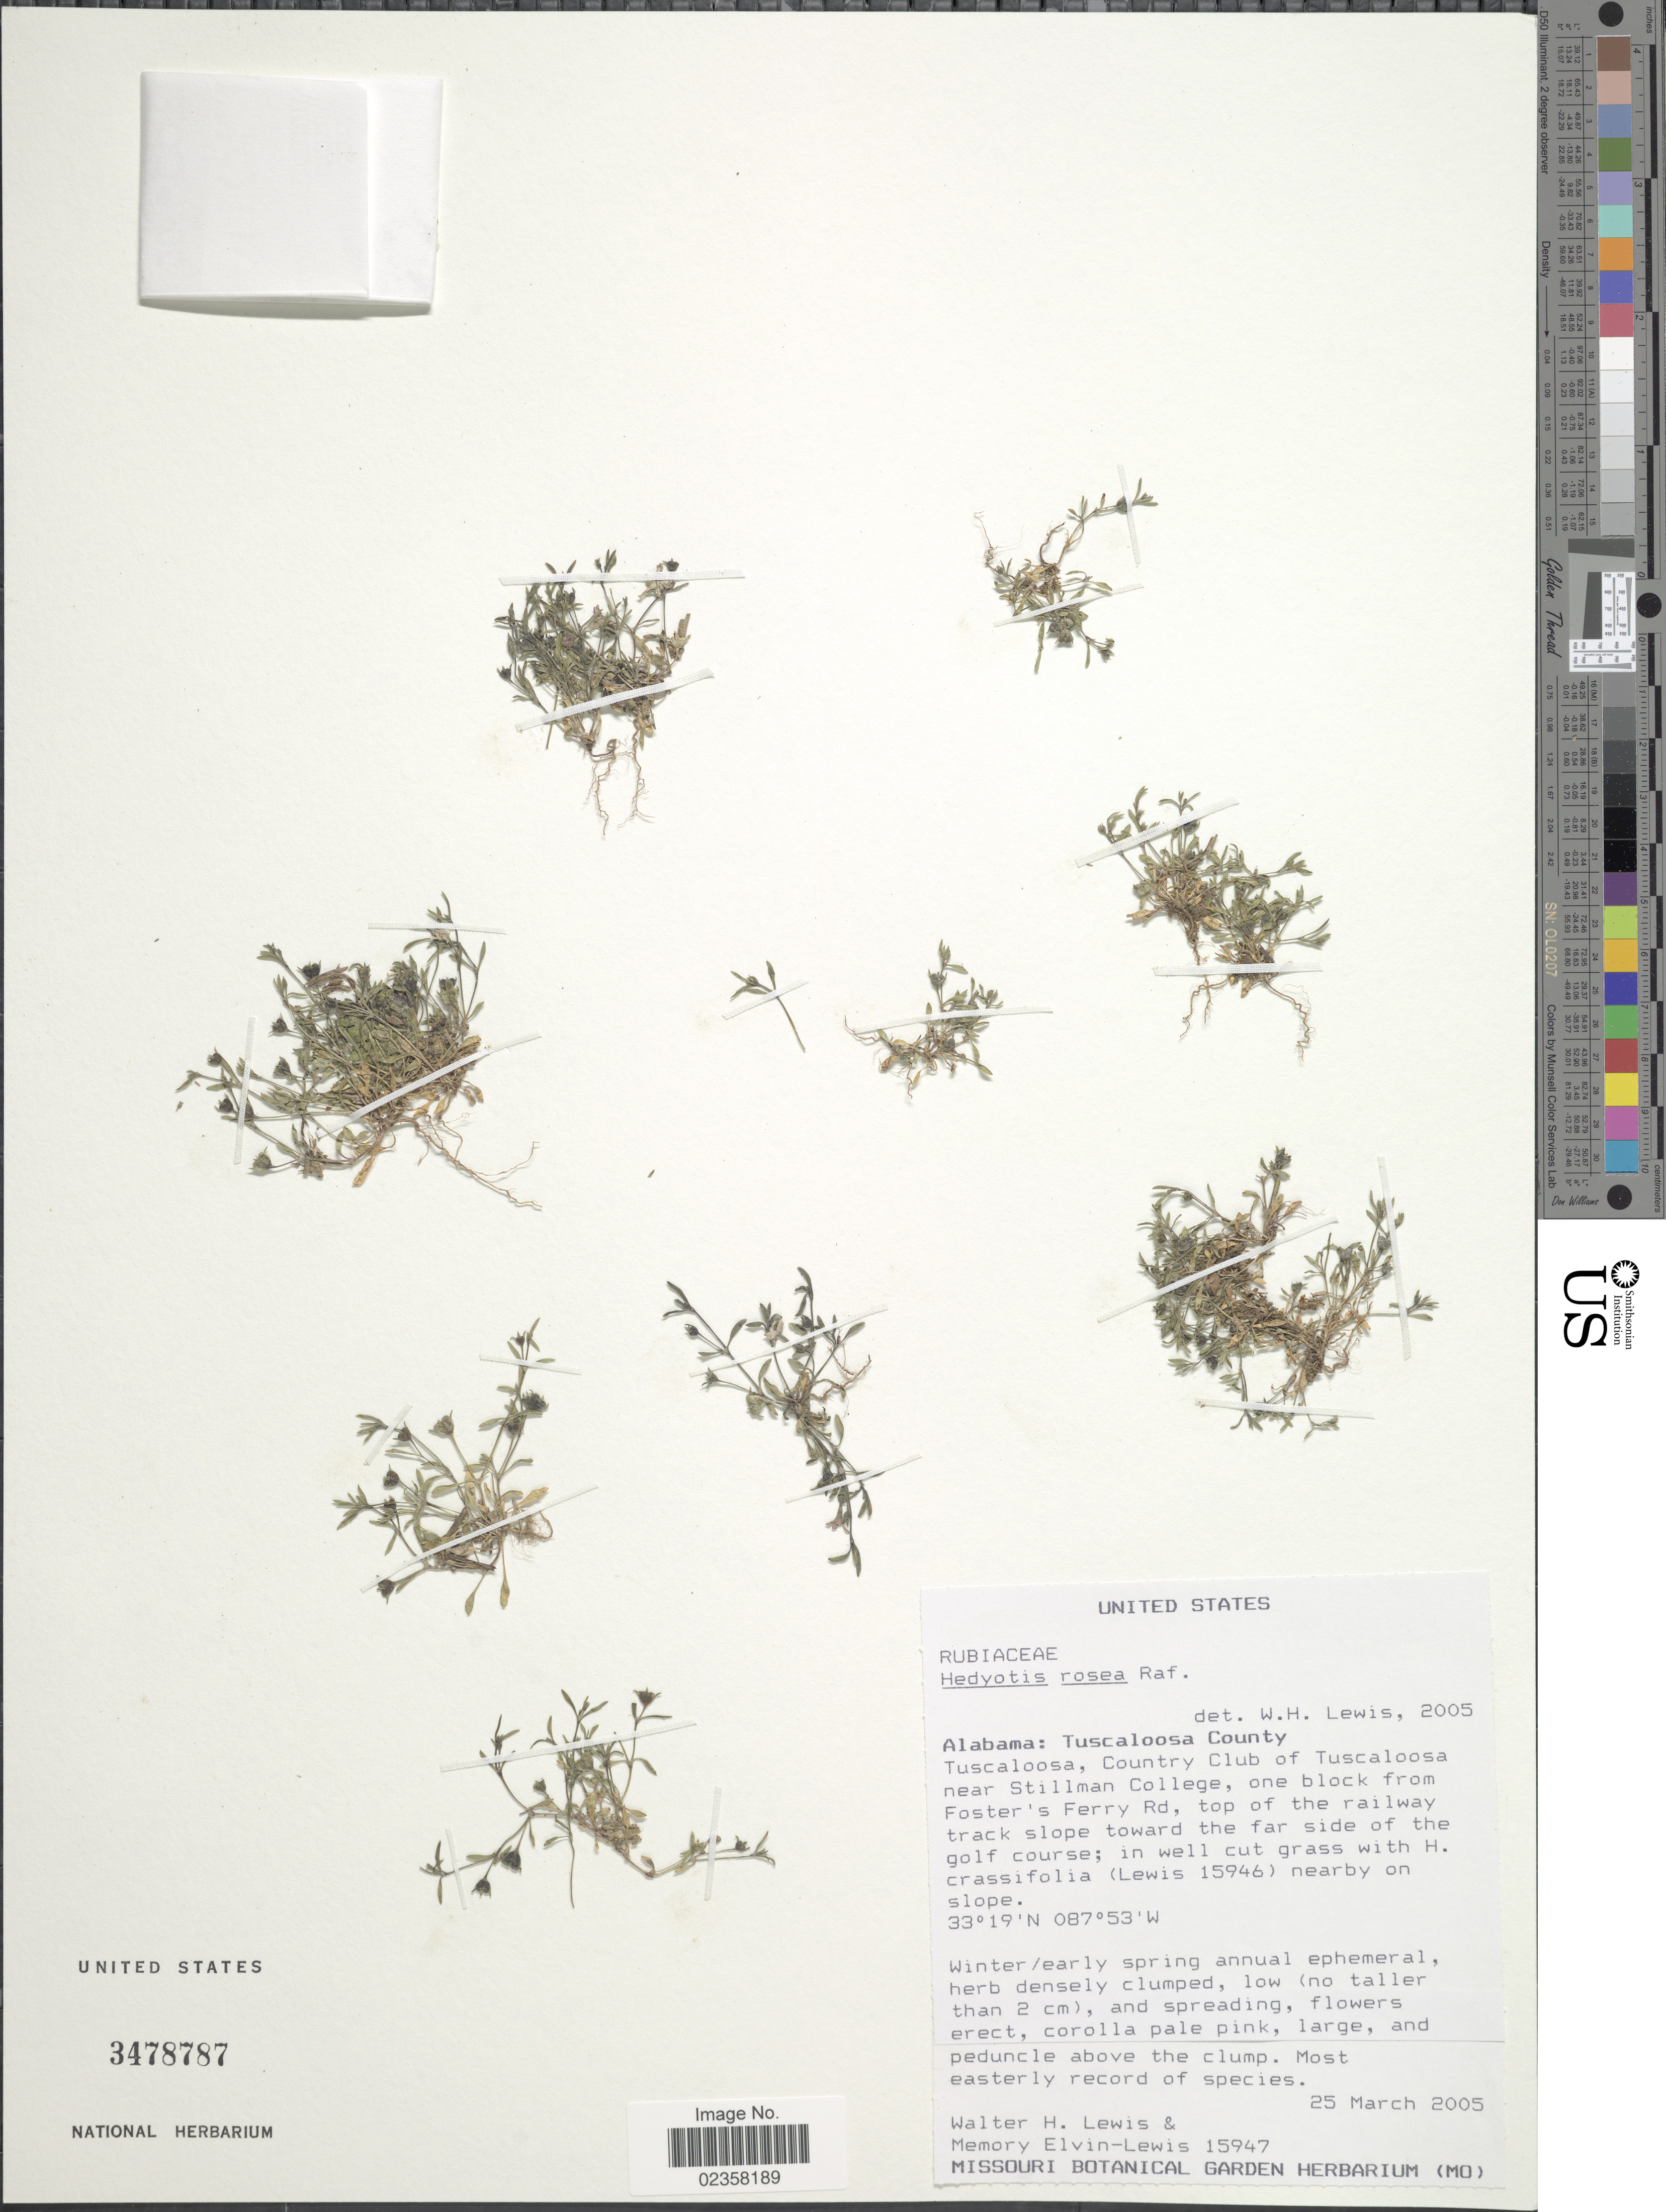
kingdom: Plantae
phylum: Tracheophyta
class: Magnoliopsida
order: Gentianales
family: Rubiaceae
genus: Houstonia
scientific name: Houstonia rosea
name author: (Raf.) Terrell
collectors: W. H. Lewis & M. Elvin-Lewis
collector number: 15947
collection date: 2005-03-25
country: United States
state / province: Alabama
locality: Tuscaloosa County, Tuscaloosa, Country Club of Tuscaloosa near Stillman College, on block from Foster's Ferry Rd, top of the railway track slaope toward the far side of the golf course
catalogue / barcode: US 3478787